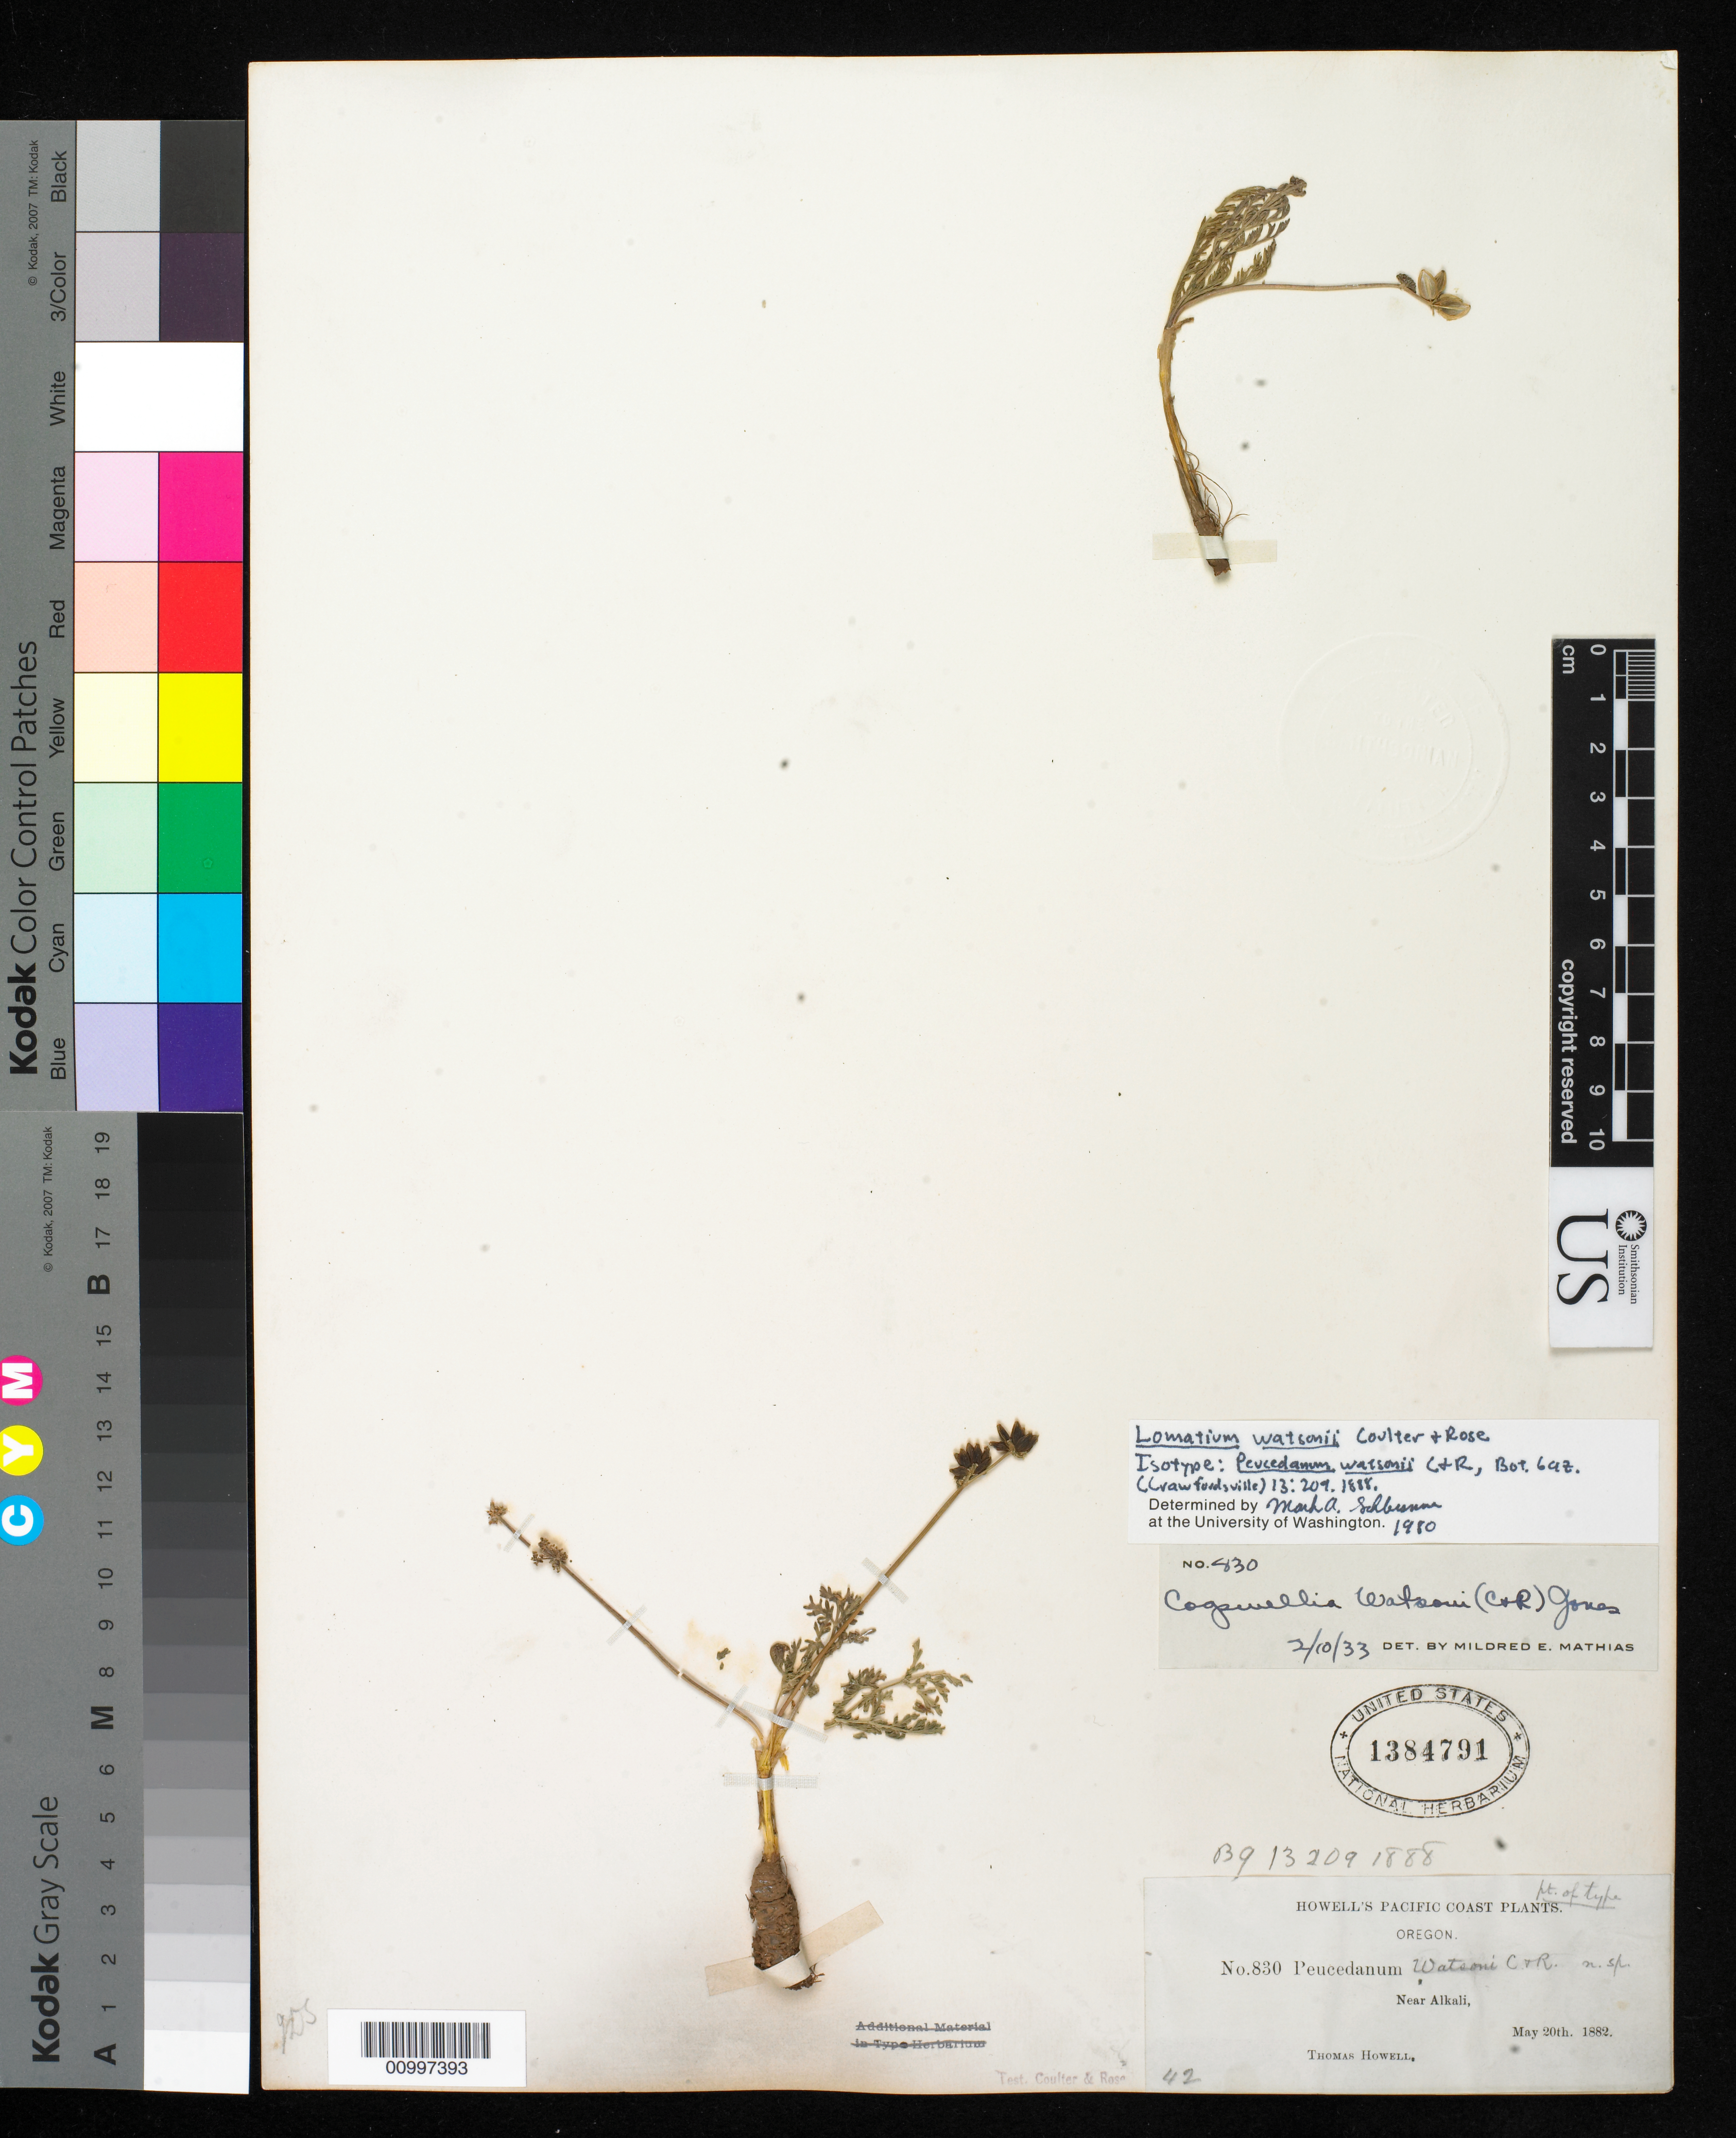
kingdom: Plantae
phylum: Tracheophyta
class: Magnoliopsida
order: Apiales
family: Apiaceae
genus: Peucedanum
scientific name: Peucedanum watsonii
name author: J.M. Coult. & Rose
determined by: Schlessman, M. A.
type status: Lectotype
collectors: T. J. Howell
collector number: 830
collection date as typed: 20 May 1882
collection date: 1882-05-20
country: United States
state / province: Oregon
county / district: Lake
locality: Near Alkali.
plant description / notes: Effectively lectotypified by Coulter & Rose (1900, Contr. U.S. Natl. Herb. 7: 212) with "type" in Herb. Coulter.; Specimen ex John Donnell Smith herbarium.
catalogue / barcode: US 1384791